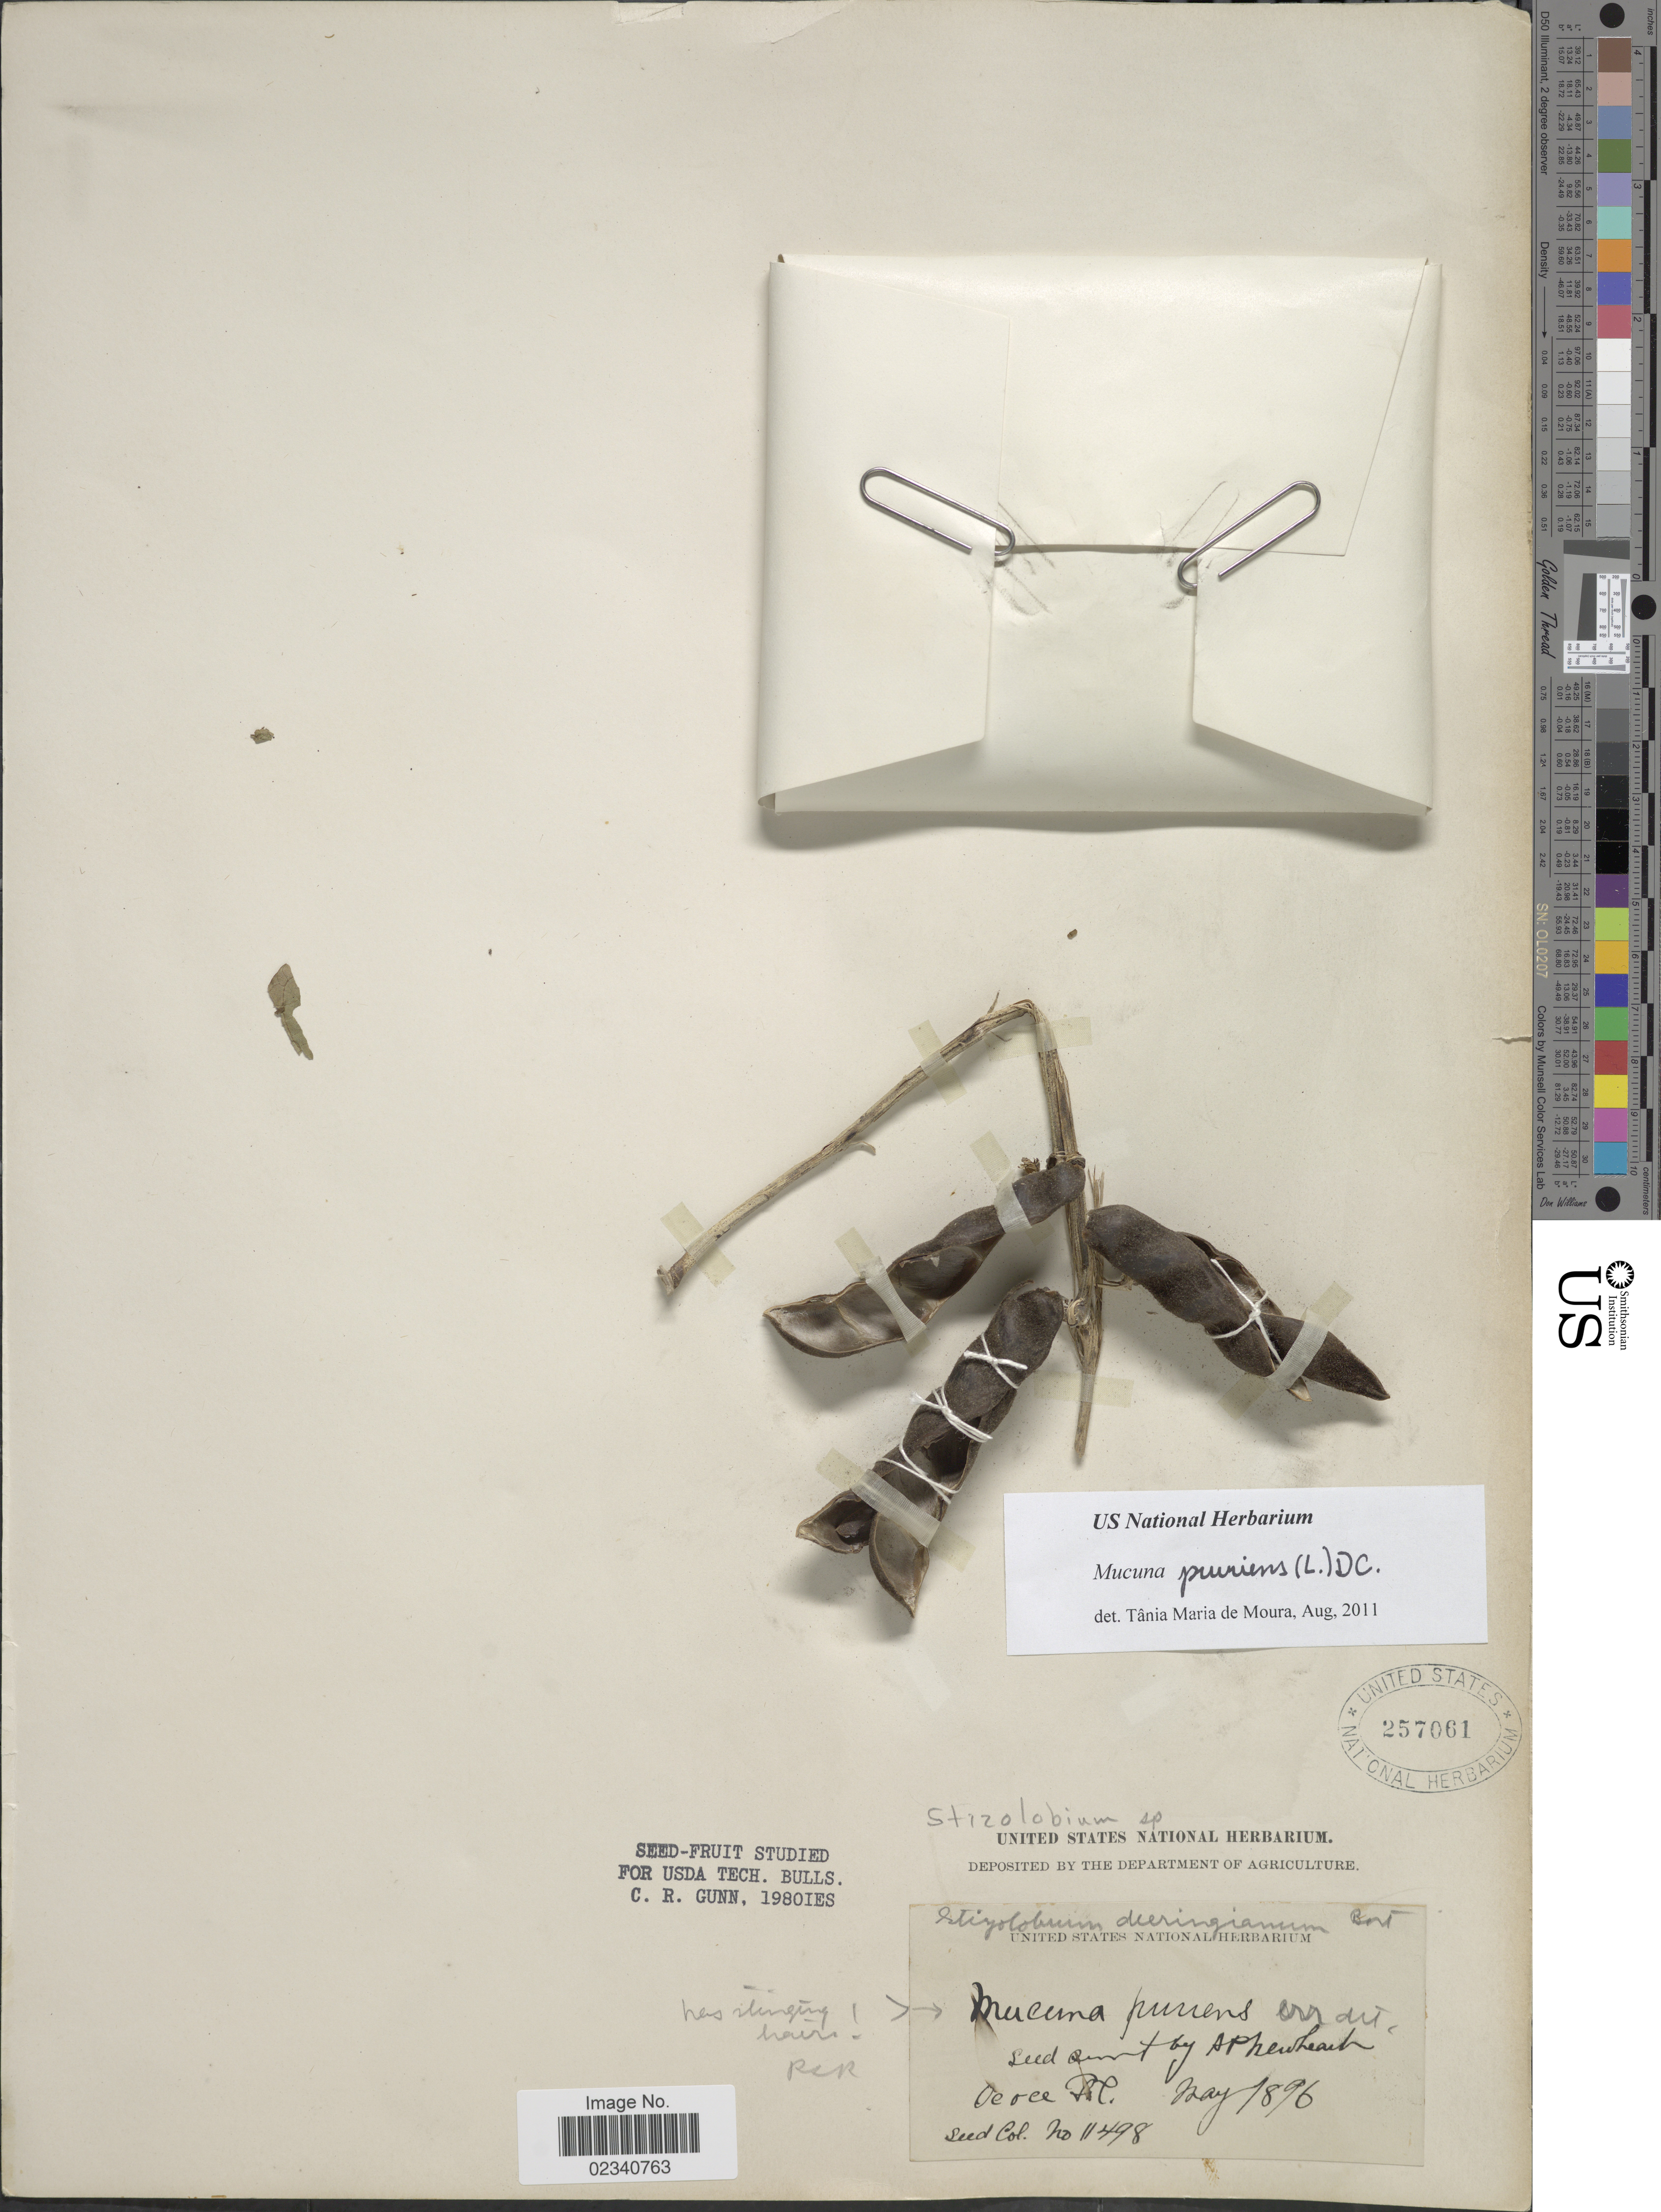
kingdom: Plantae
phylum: Tracheophyta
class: Magnoliopsida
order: Fabales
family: Fabaceae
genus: Mucuna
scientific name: Mucuna pruriens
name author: (L.) DC.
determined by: Moura, T. M. de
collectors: A. Newheart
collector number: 11498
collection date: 1896-05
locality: Ococe [illegible text]L.[interpreted]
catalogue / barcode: US 257061